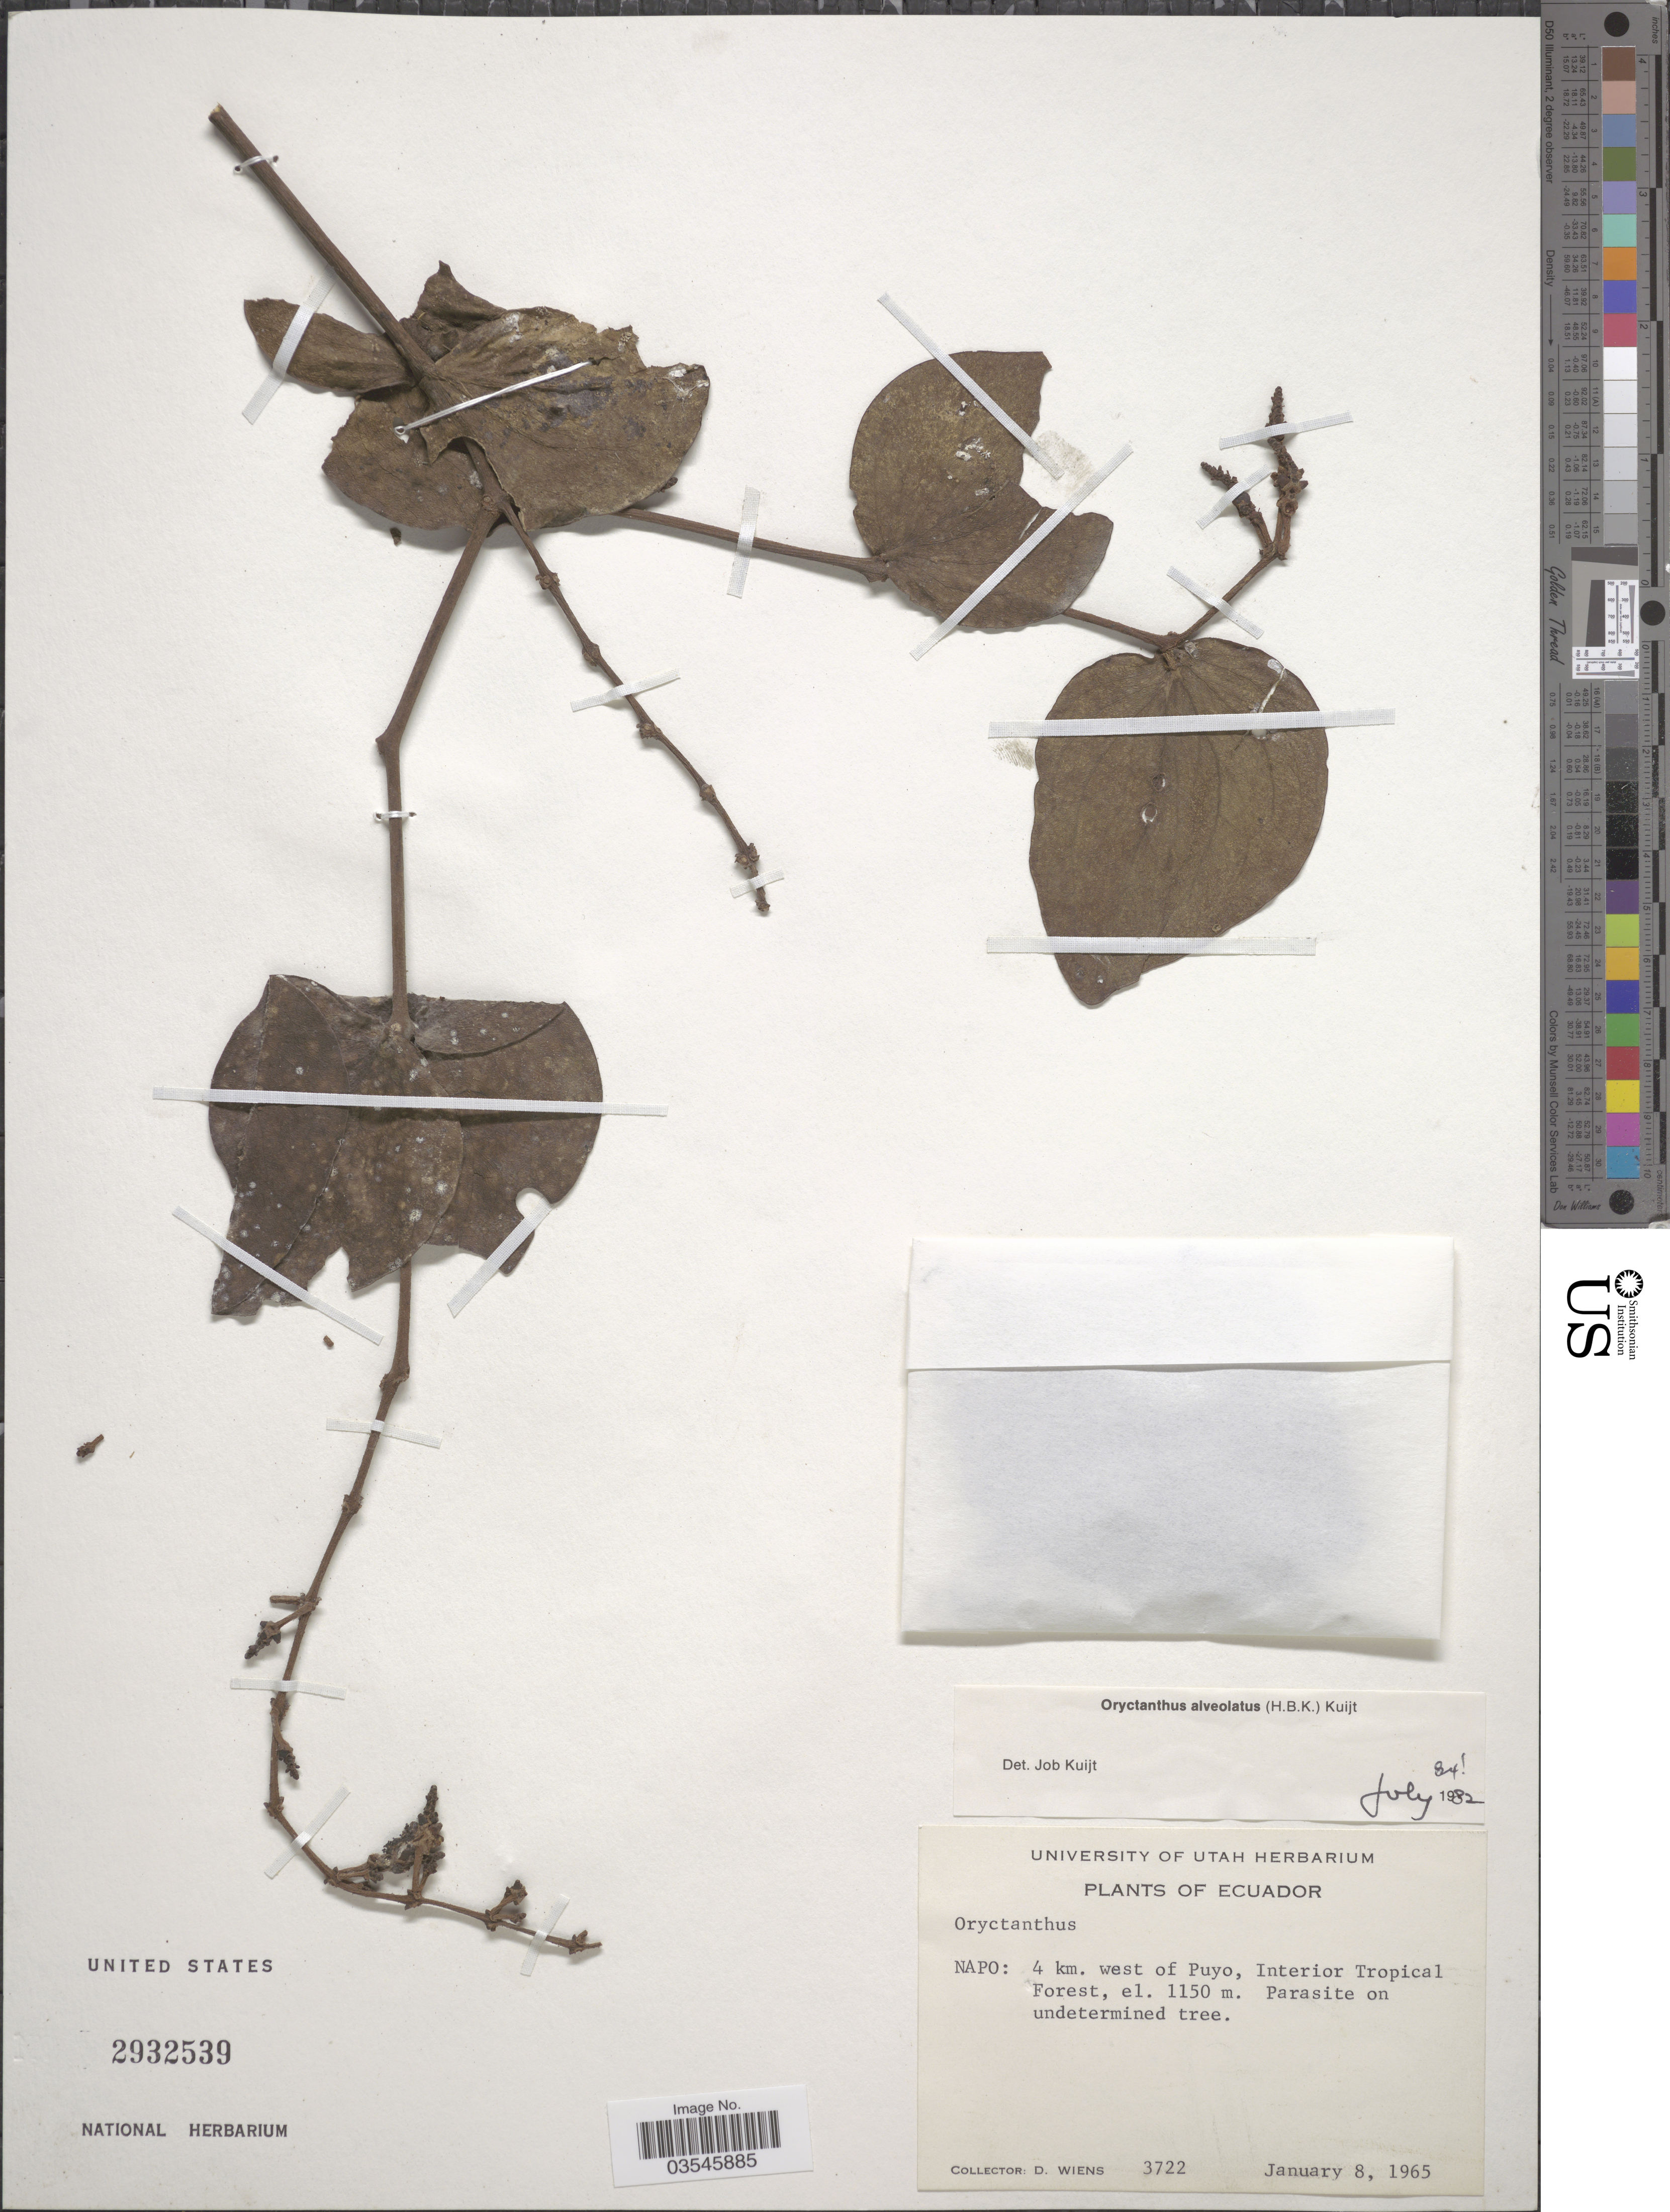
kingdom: Plantae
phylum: Tracheophyta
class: Magnoliopsida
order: Santalales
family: Loranthaceae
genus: Oryctanthus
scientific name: Oryctanthus alveolatus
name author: (Kunth) Kuijt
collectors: D. Wiens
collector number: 3722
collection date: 1965-01-08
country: Ecuador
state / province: Napo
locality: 4 km. west of Puyo, Interior Tropical Forest.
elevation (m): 1150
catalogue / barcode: US 2932539